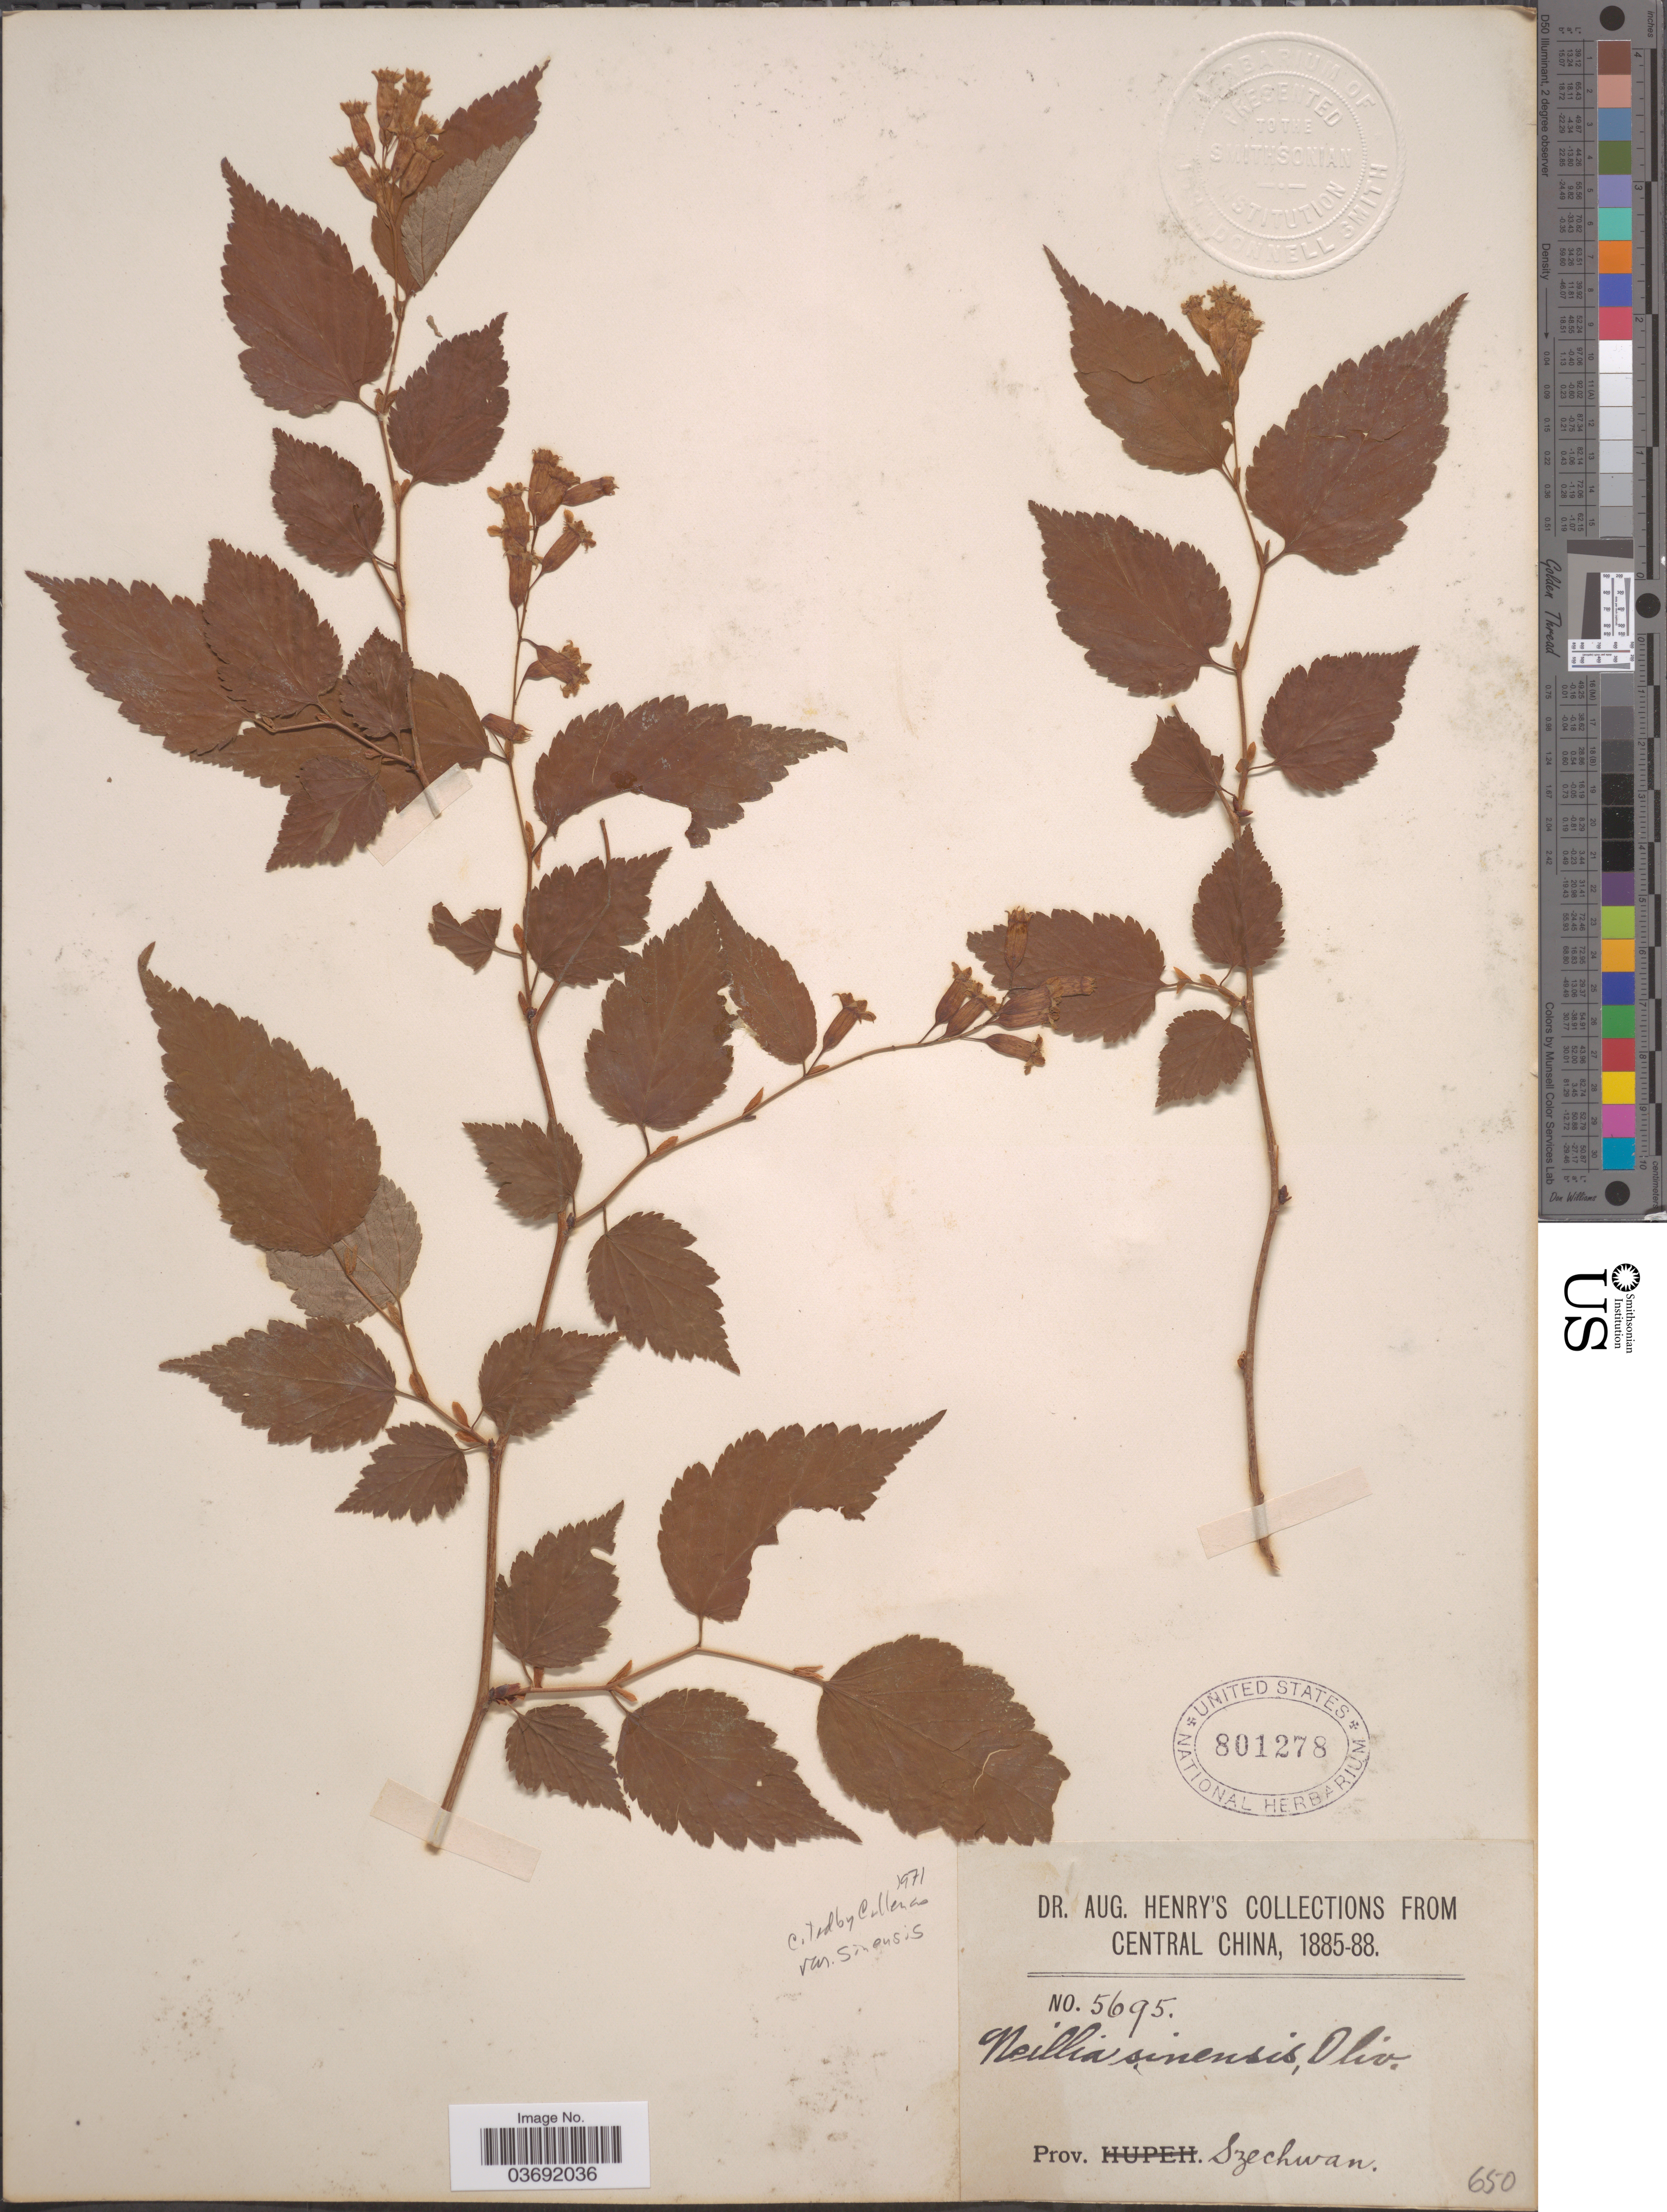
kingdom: Plantae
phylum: Tracheophyta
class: Magnoliopsida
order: Rosales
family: Rosaceae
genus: Neillia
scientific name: Neillia sinensis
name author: Oliv.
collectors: A. Henry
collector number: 5695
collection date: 1885/1888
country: China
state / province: Sichuan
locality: Central China. Prov. Szechwan.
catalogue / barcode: US 801278